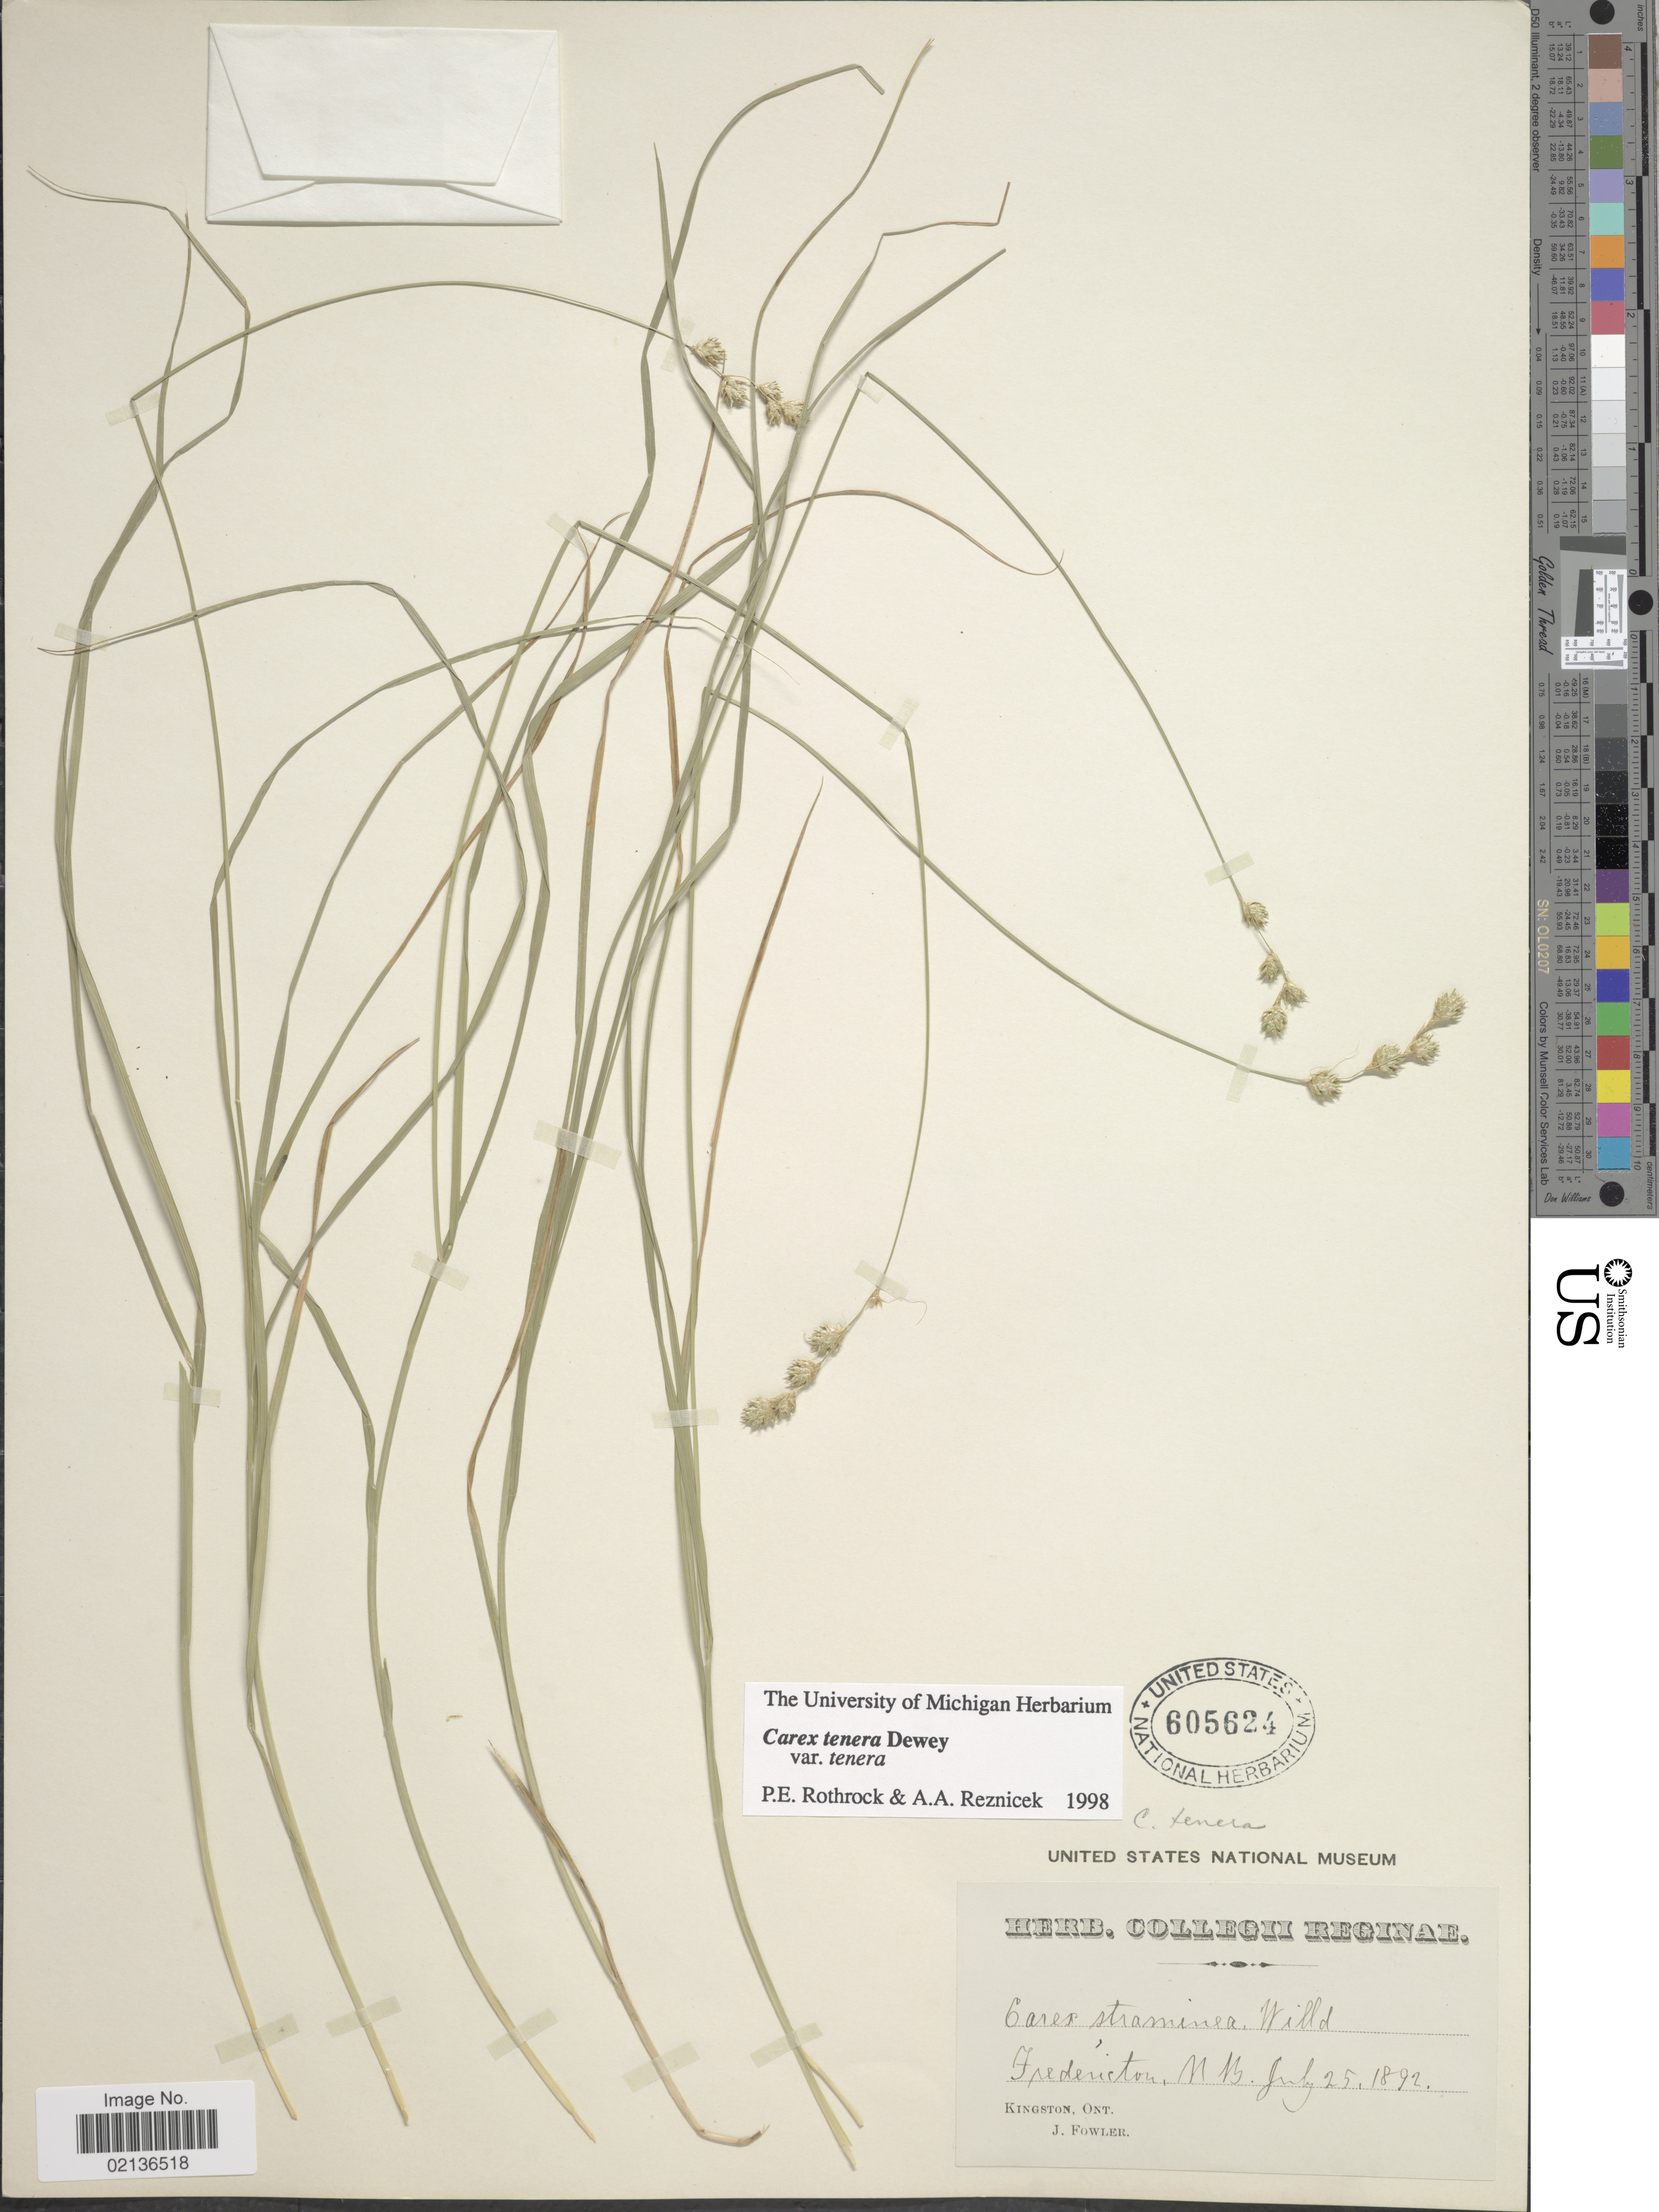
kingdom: Plantae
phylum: Tracheophyta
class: Liliopsida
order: Poales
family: Cyperaceae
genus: Carex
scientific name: Carex tenera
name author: Dewey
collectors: J. P. Fowler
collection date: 1892-07-25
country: Canada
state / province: New Brunswick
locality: Fredericton, N.B.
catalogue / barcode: US 605624